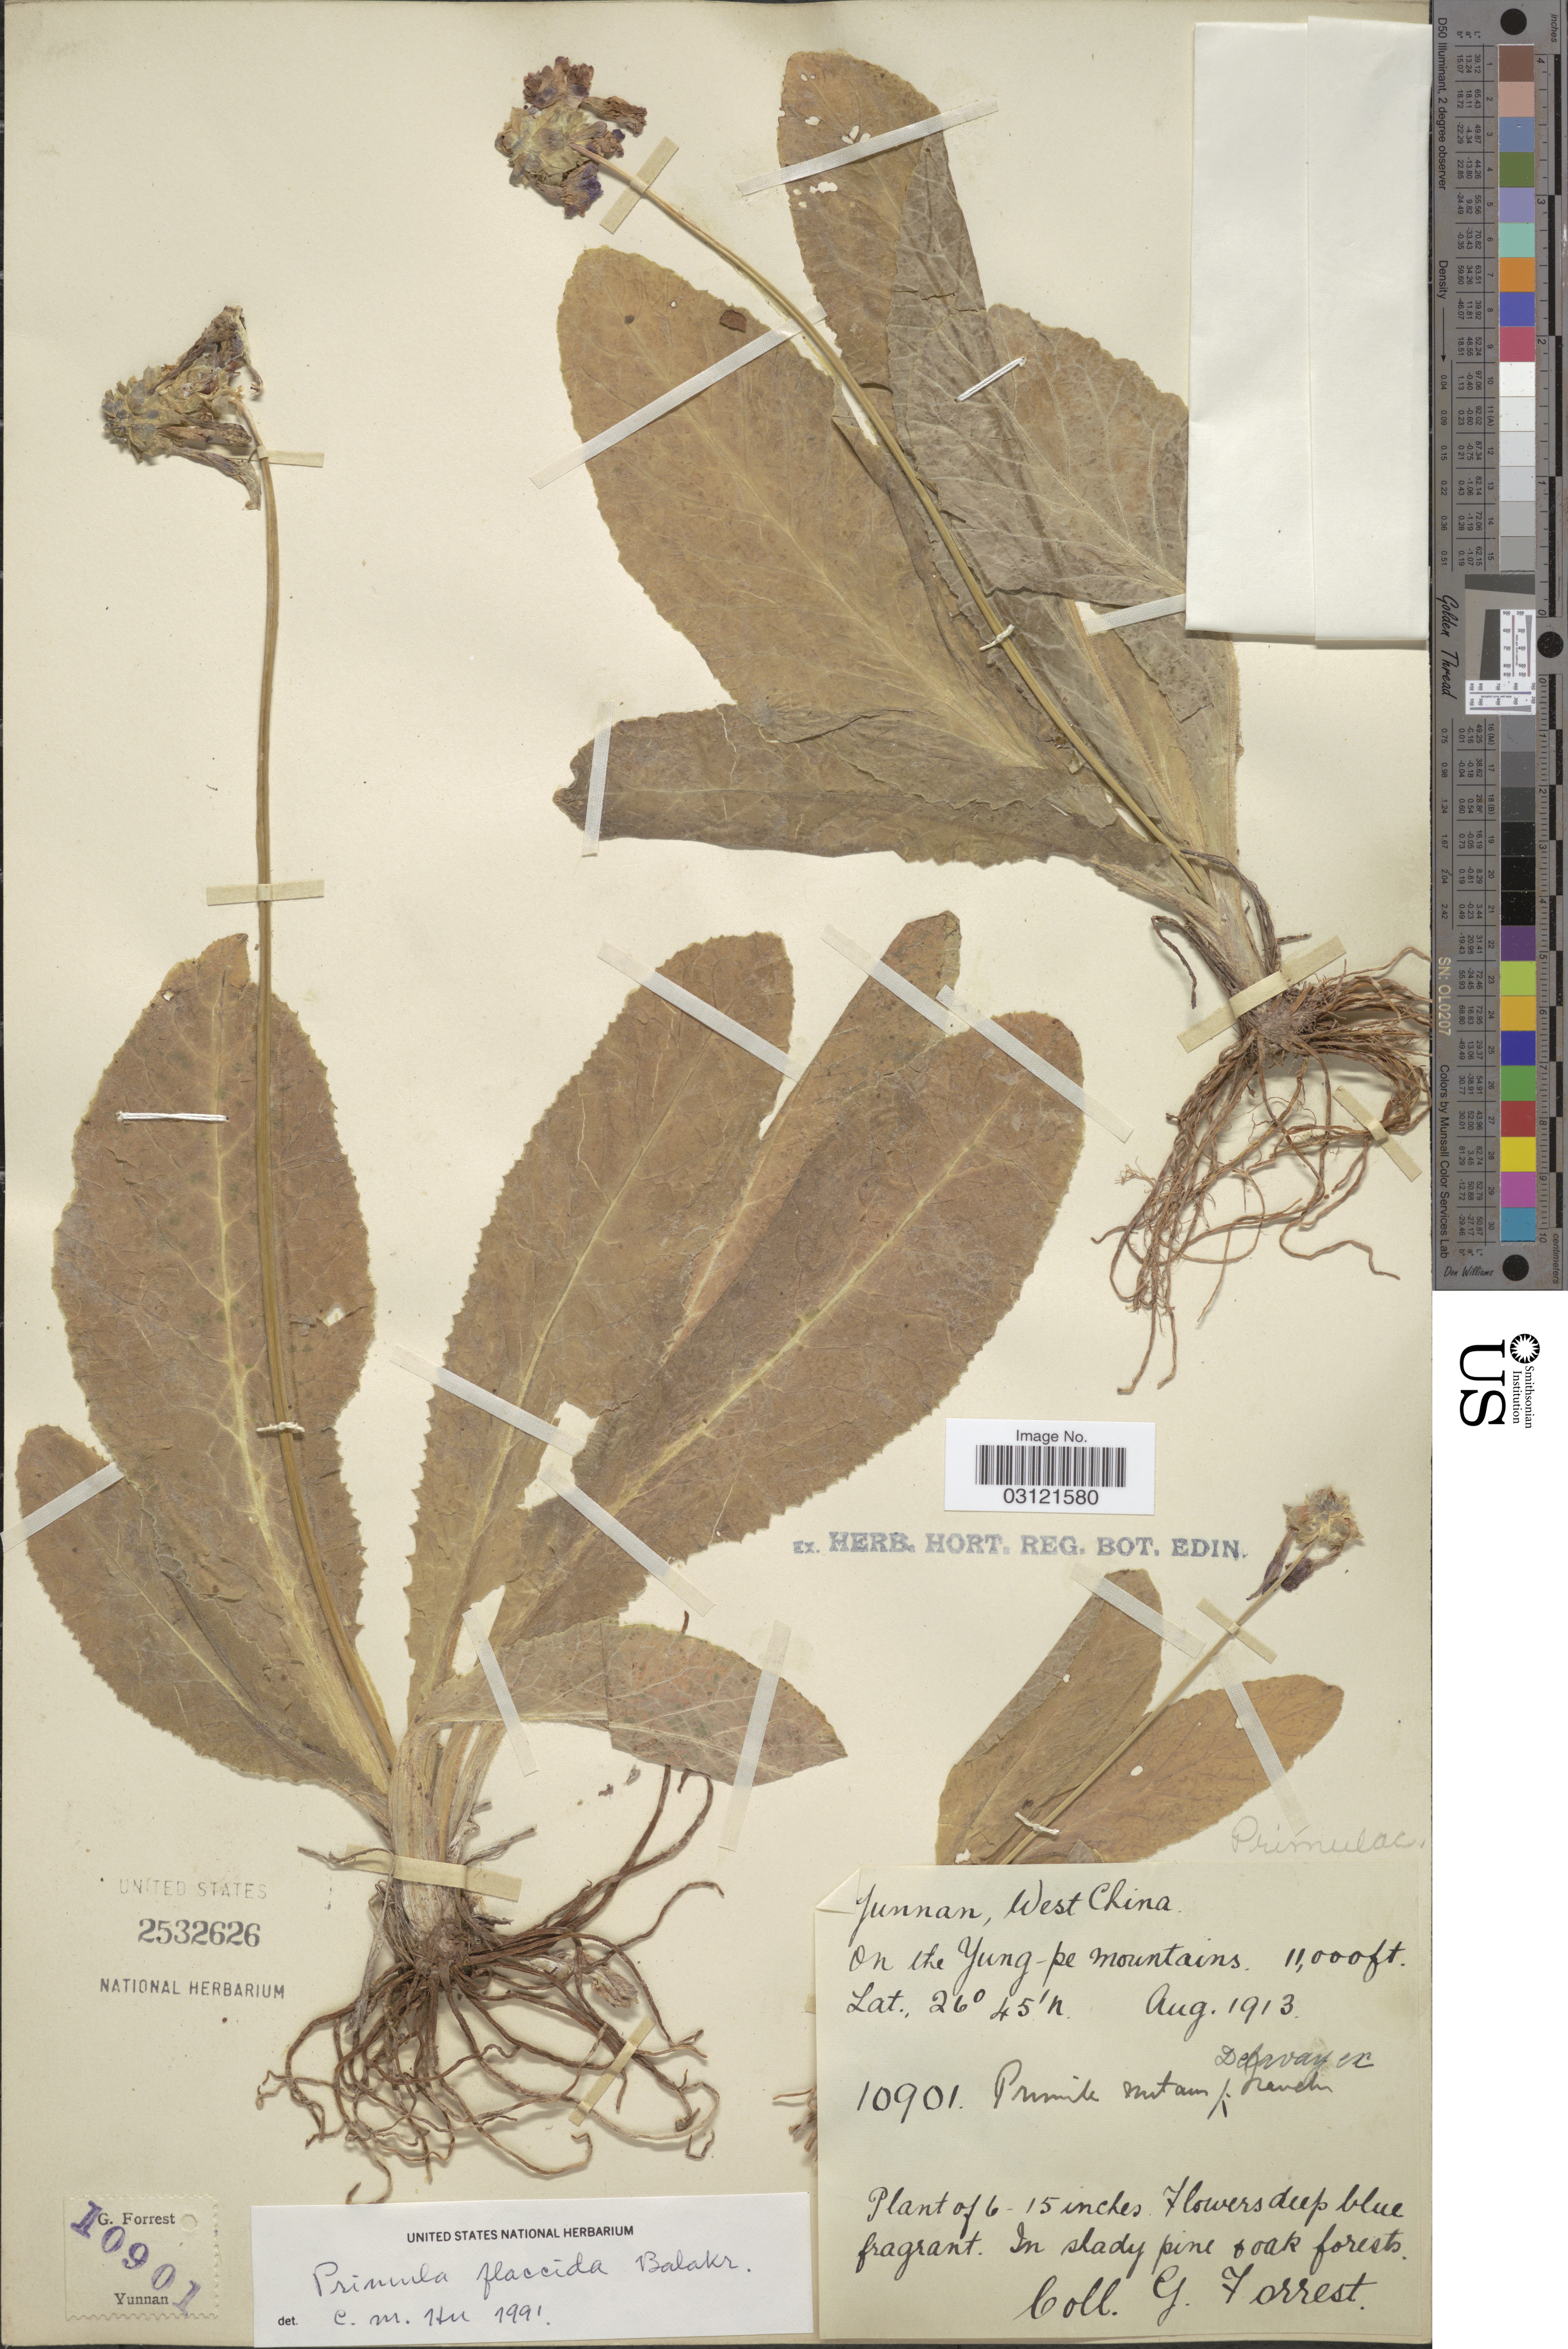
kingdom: Plantae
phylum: Tracheophyta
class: Magnoliopsida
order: Ericales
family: Primulaceae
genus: Primula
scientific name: Primula nutans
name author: Georgi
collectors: G. Forrest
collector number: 10901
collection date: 1913-08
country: China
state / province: Yunnan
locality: West China, On the Yung-pe mountains.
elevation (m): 3353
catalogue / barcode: US 2532626